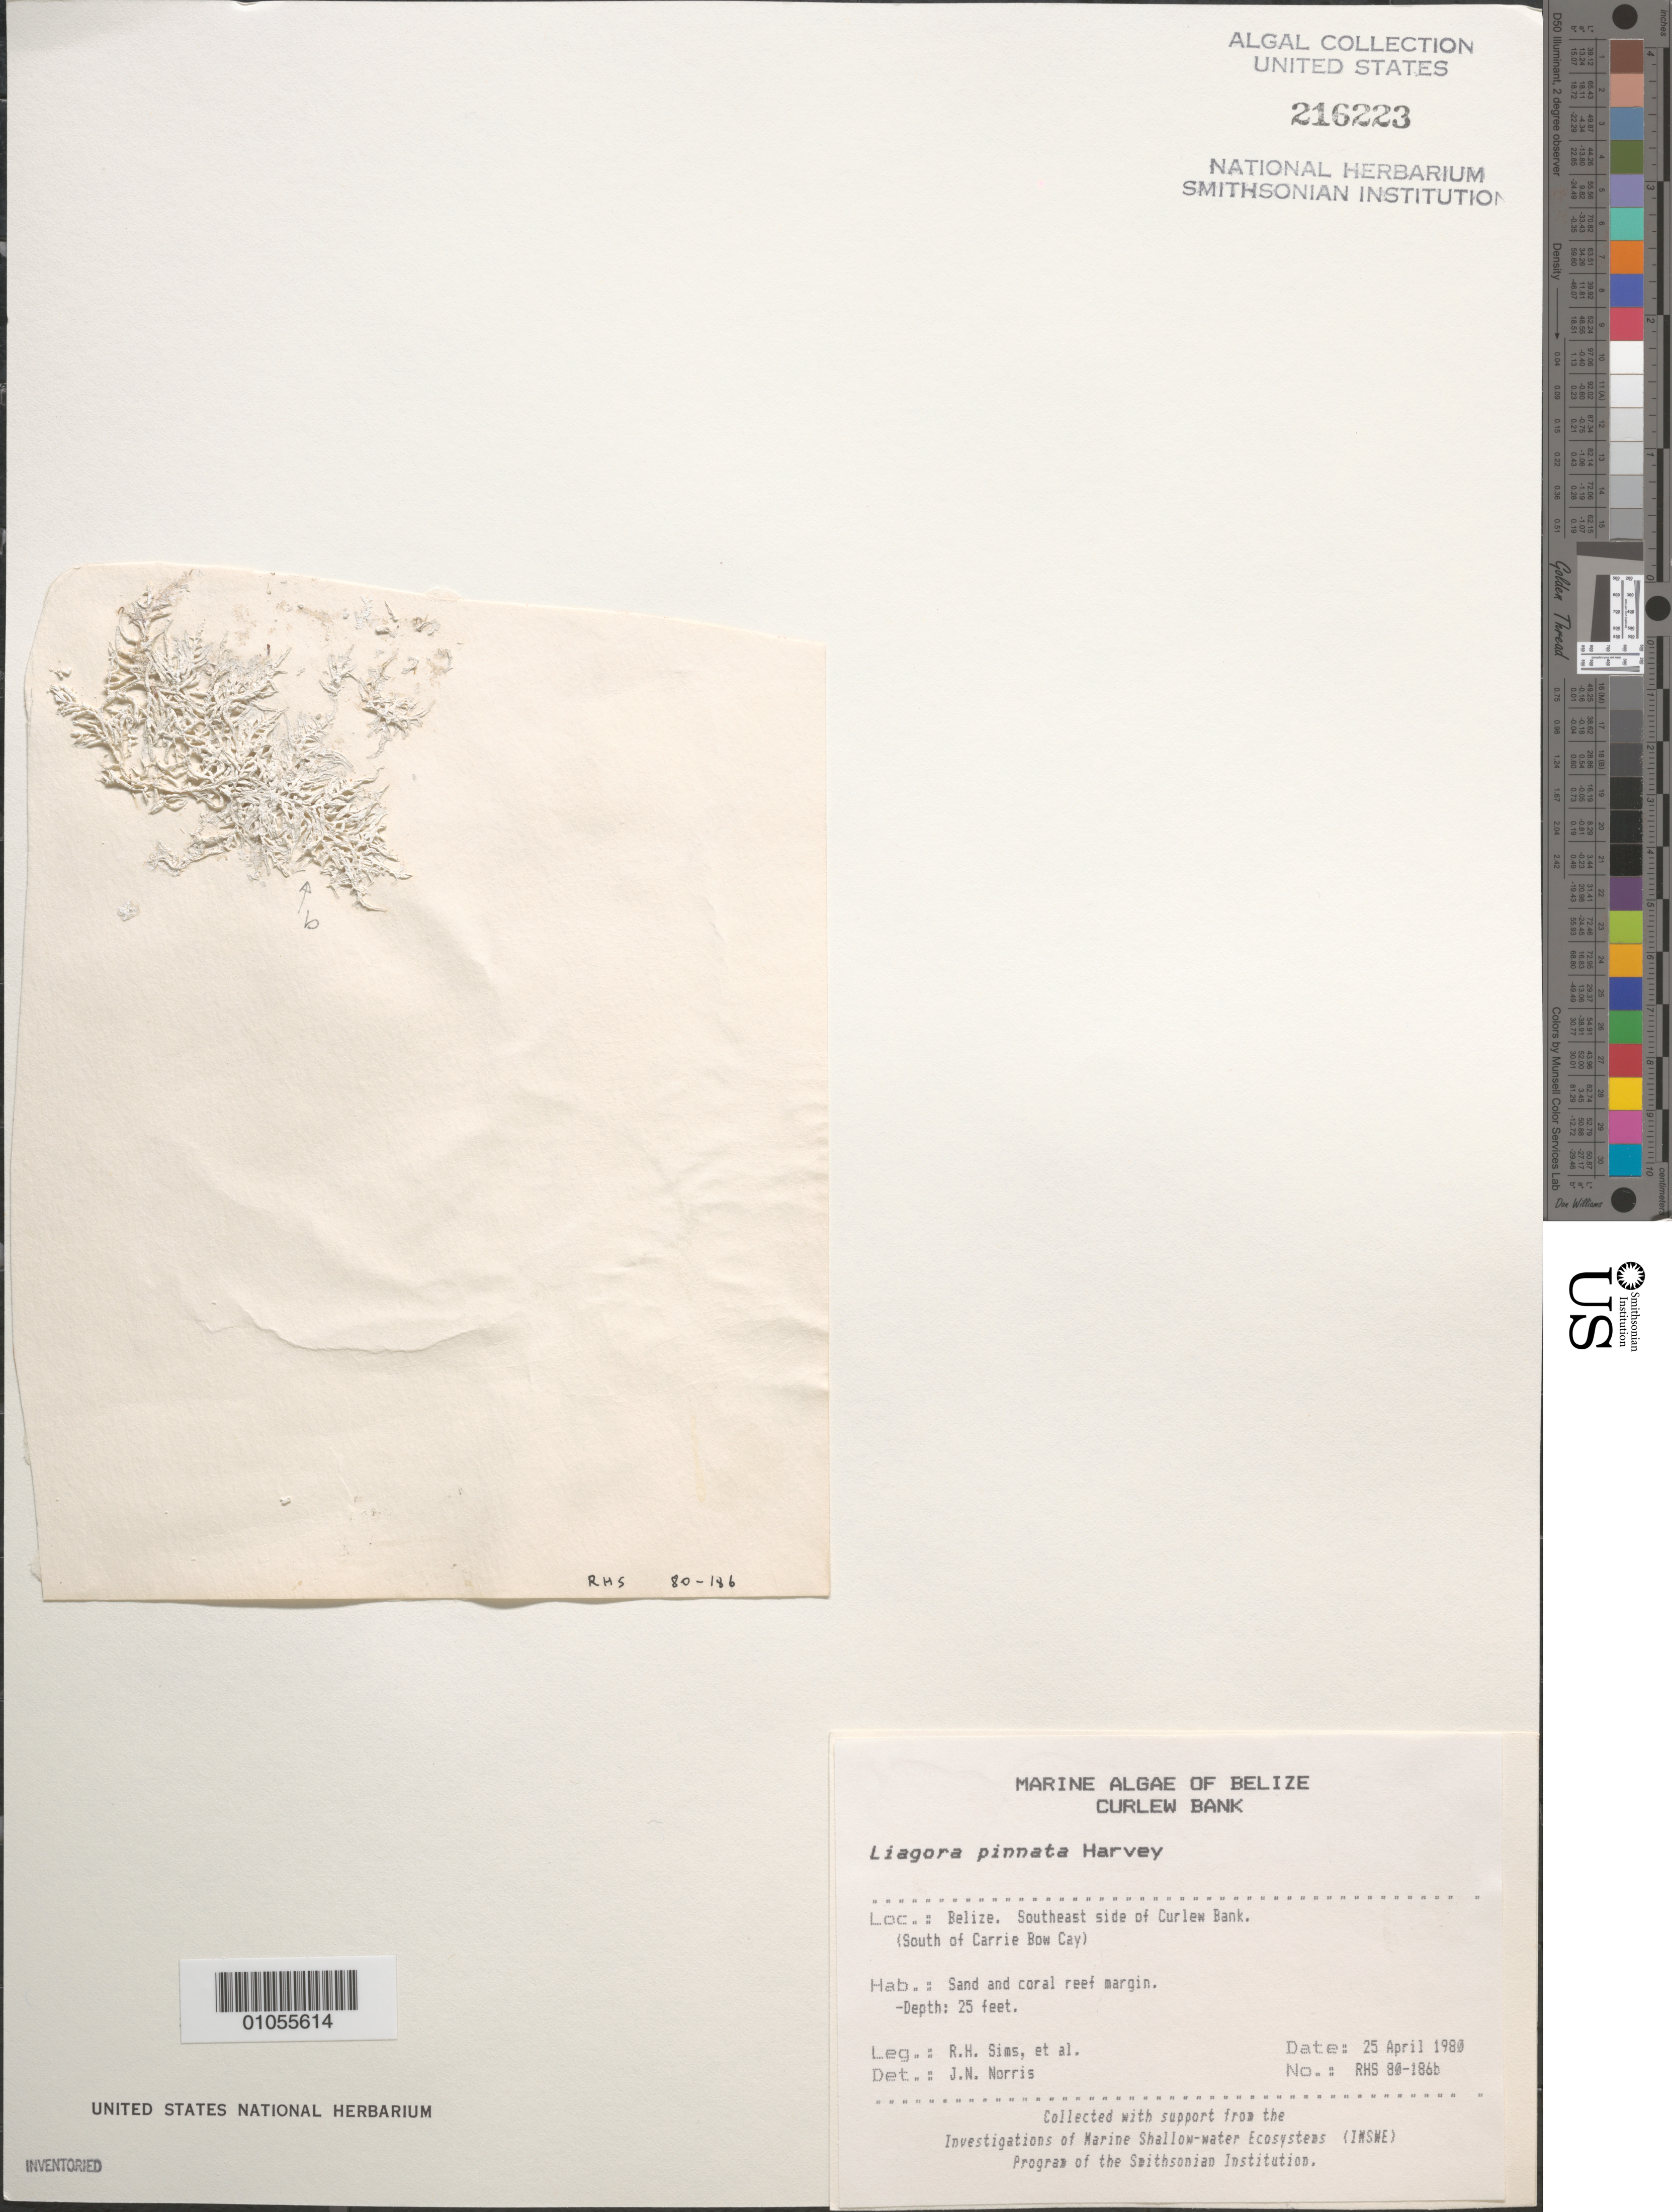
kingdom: Plantae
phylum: Rhodophyta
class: Florideophyceae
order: Nemaliales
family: Liagoraceae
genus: Liagora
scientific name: Liagora pinnata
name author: Harv.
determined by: Norris, James N.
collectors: R. H. Sims & et al.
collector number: RHS 80-186B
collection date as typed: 25 Apr 1980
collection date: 1980-04-25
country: Belize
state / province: Stann Creek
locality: Curlew Bank, south of Carrie Bow Cay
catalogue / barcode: US 216223